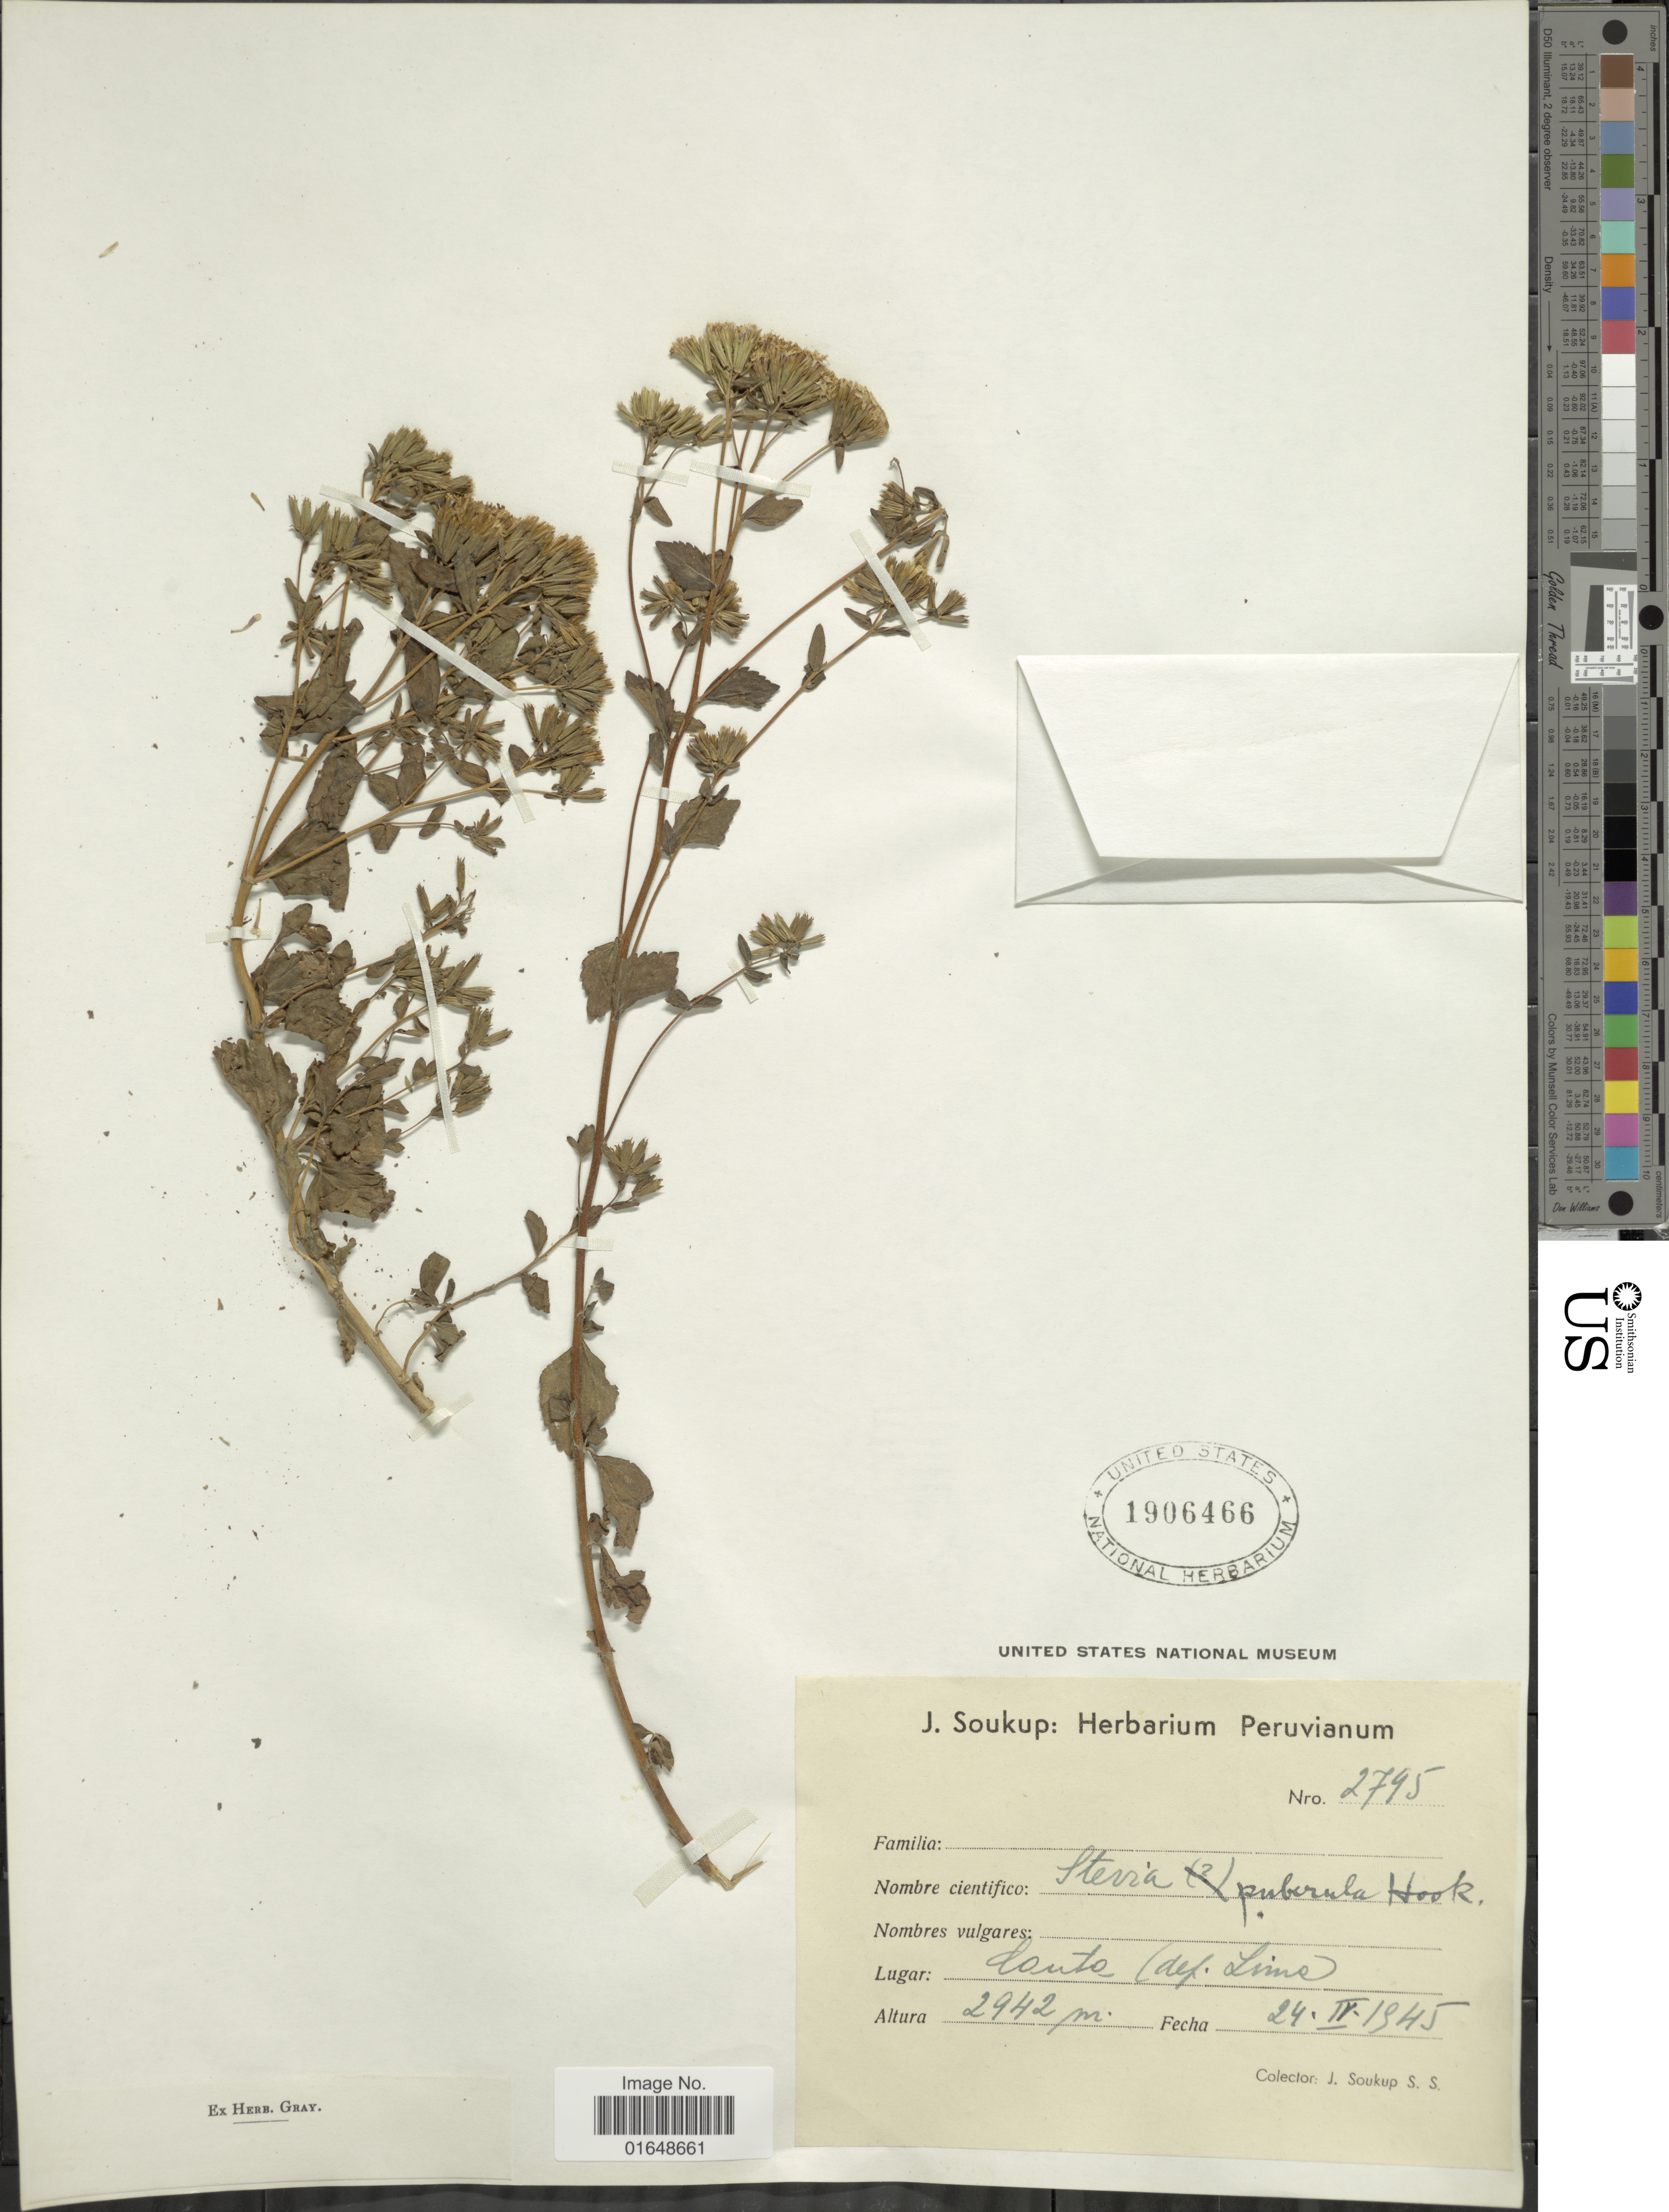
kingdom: Plantae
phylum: Tracheophyta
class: Magnoliopsida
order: Asterales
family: Asteraceae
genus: Stevia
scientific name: Stevia puberula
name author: Hook.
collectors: J. Soukup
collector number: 2795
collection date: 1945-04-24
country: Peru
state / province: Lima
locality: Coute (dep. Lima)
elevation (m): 2942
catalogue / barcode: US 1906466